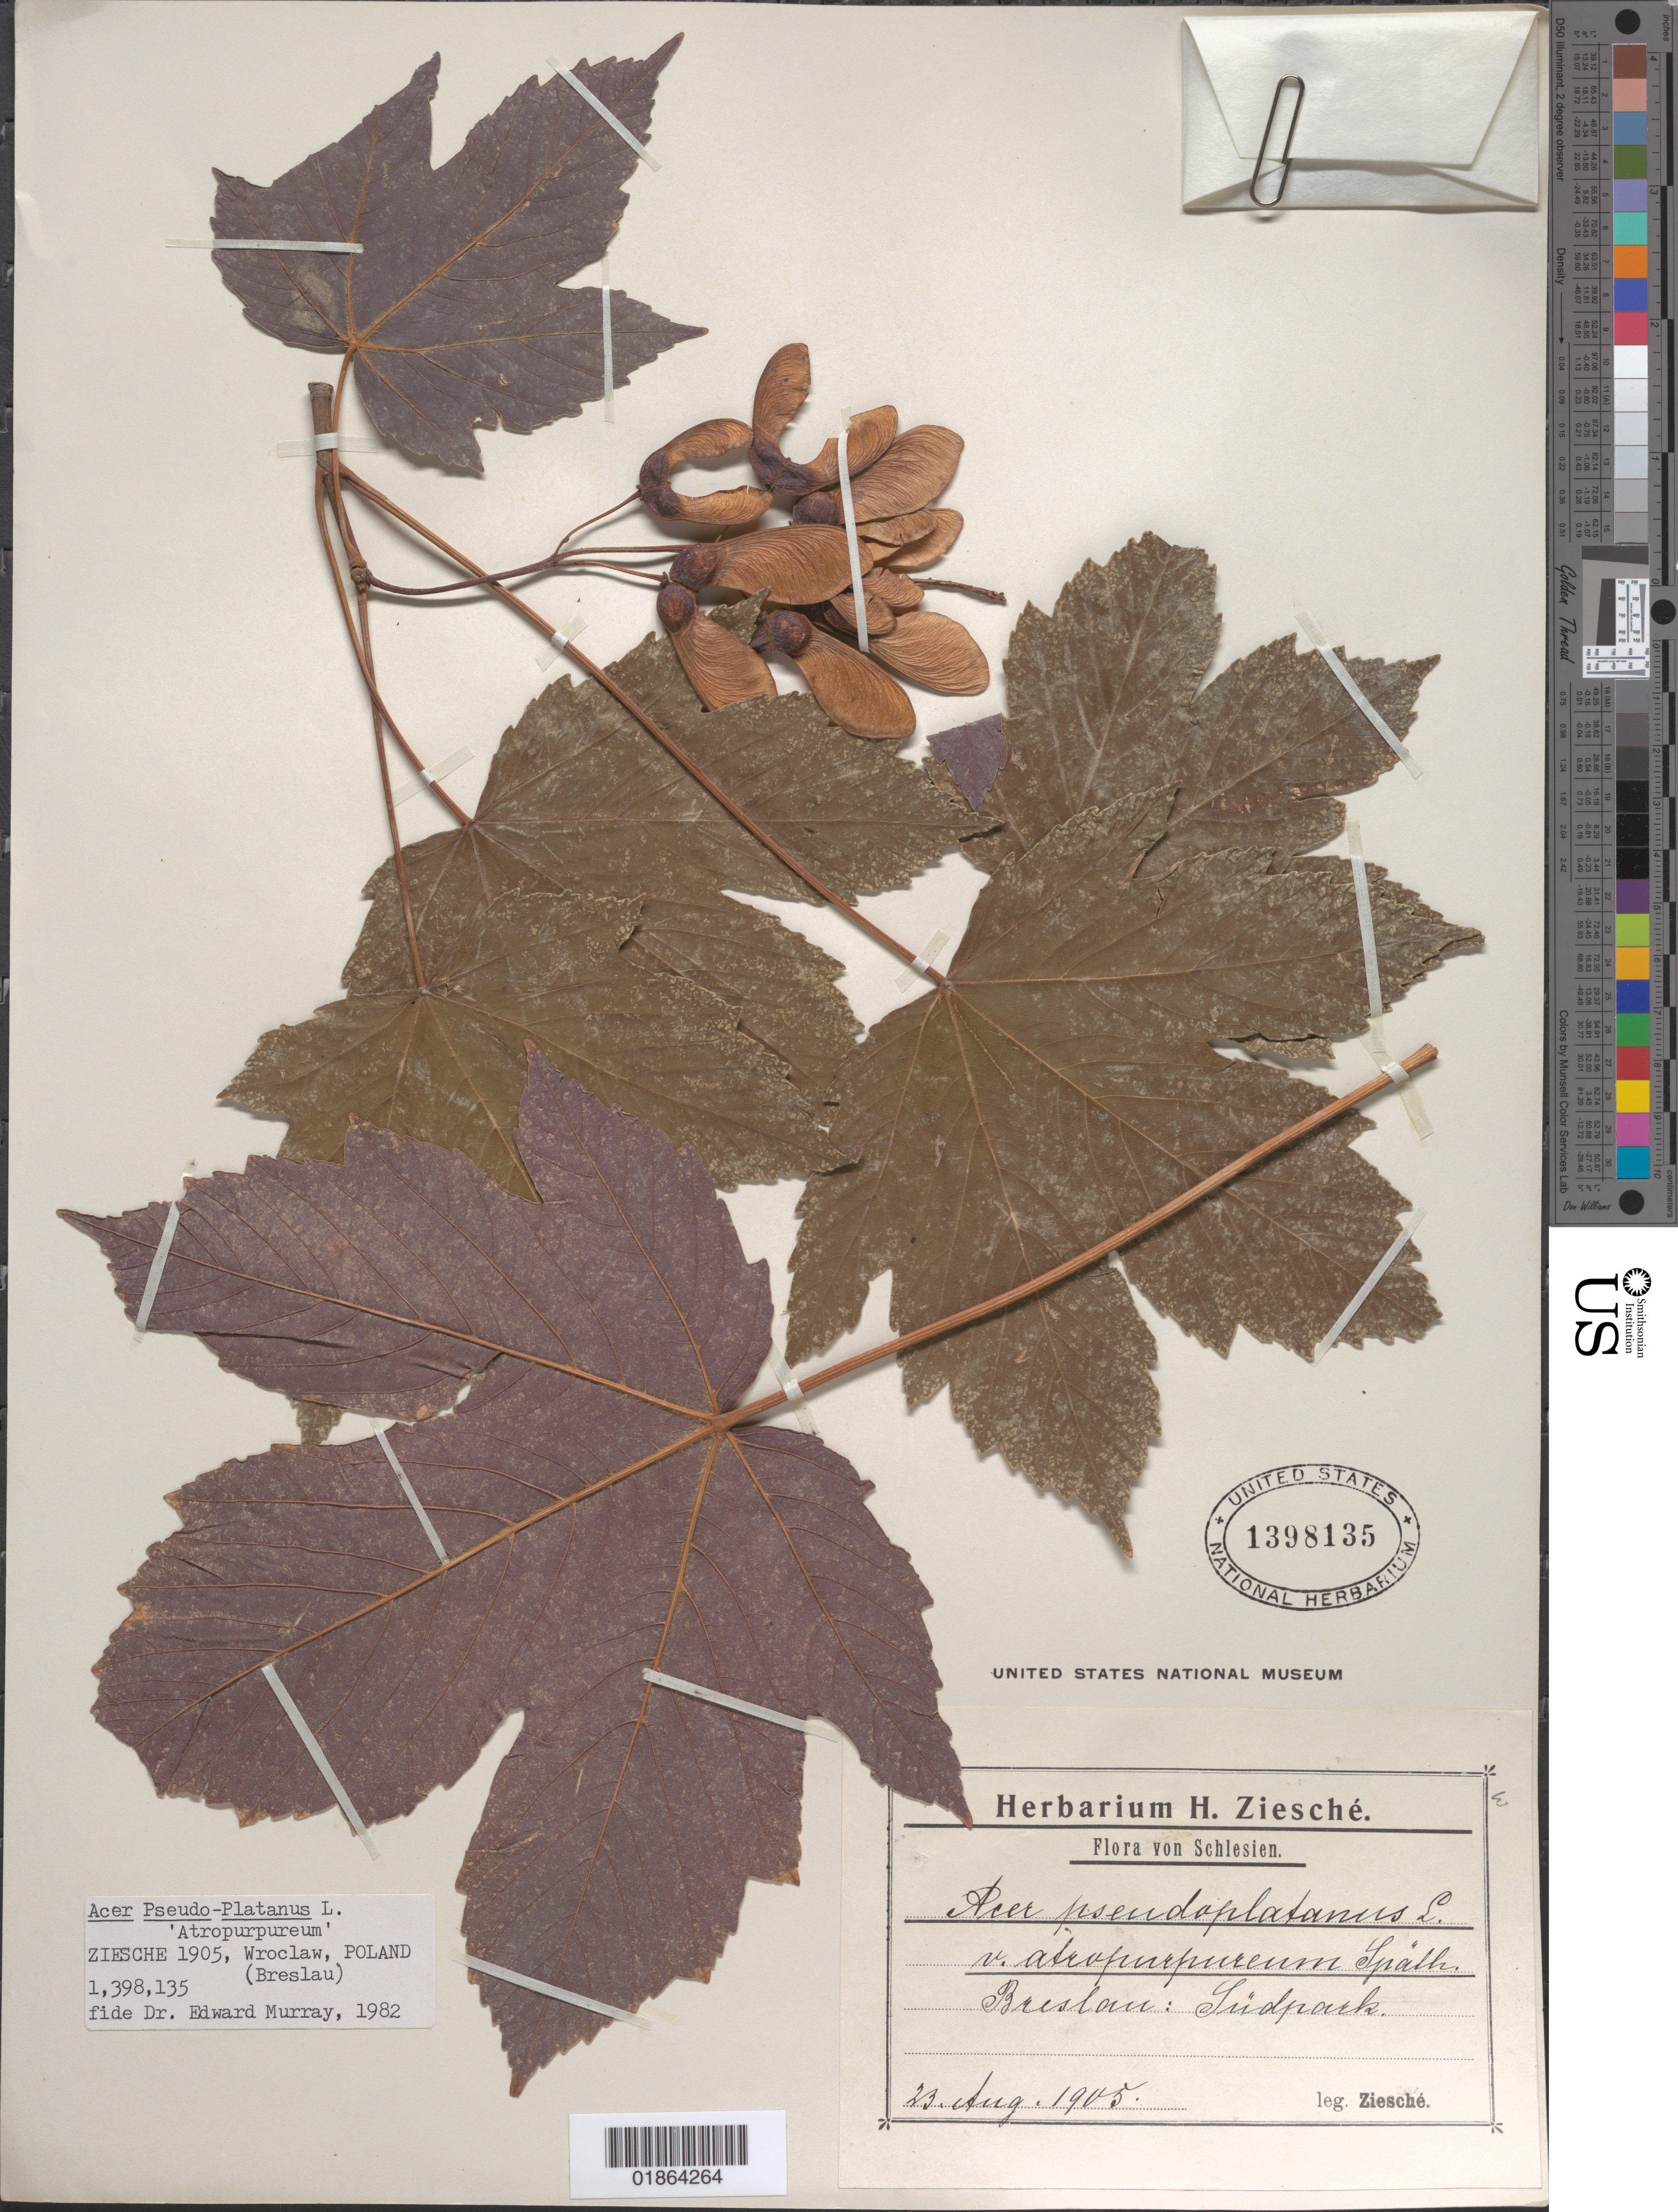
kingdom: Plantae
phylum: Tracheophyta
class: Magnoliopsida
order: Sapindales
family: Sapindaceae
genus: Acer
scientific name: Acer pseudoplatanus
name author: L.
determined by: Murray, Edward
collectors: H. Ziesché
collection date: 1905-08-23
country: Poland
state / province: Dolnoslaskie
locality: Schlesien. Breslau [Wroclaw], Südpark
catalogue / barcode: US 1398135